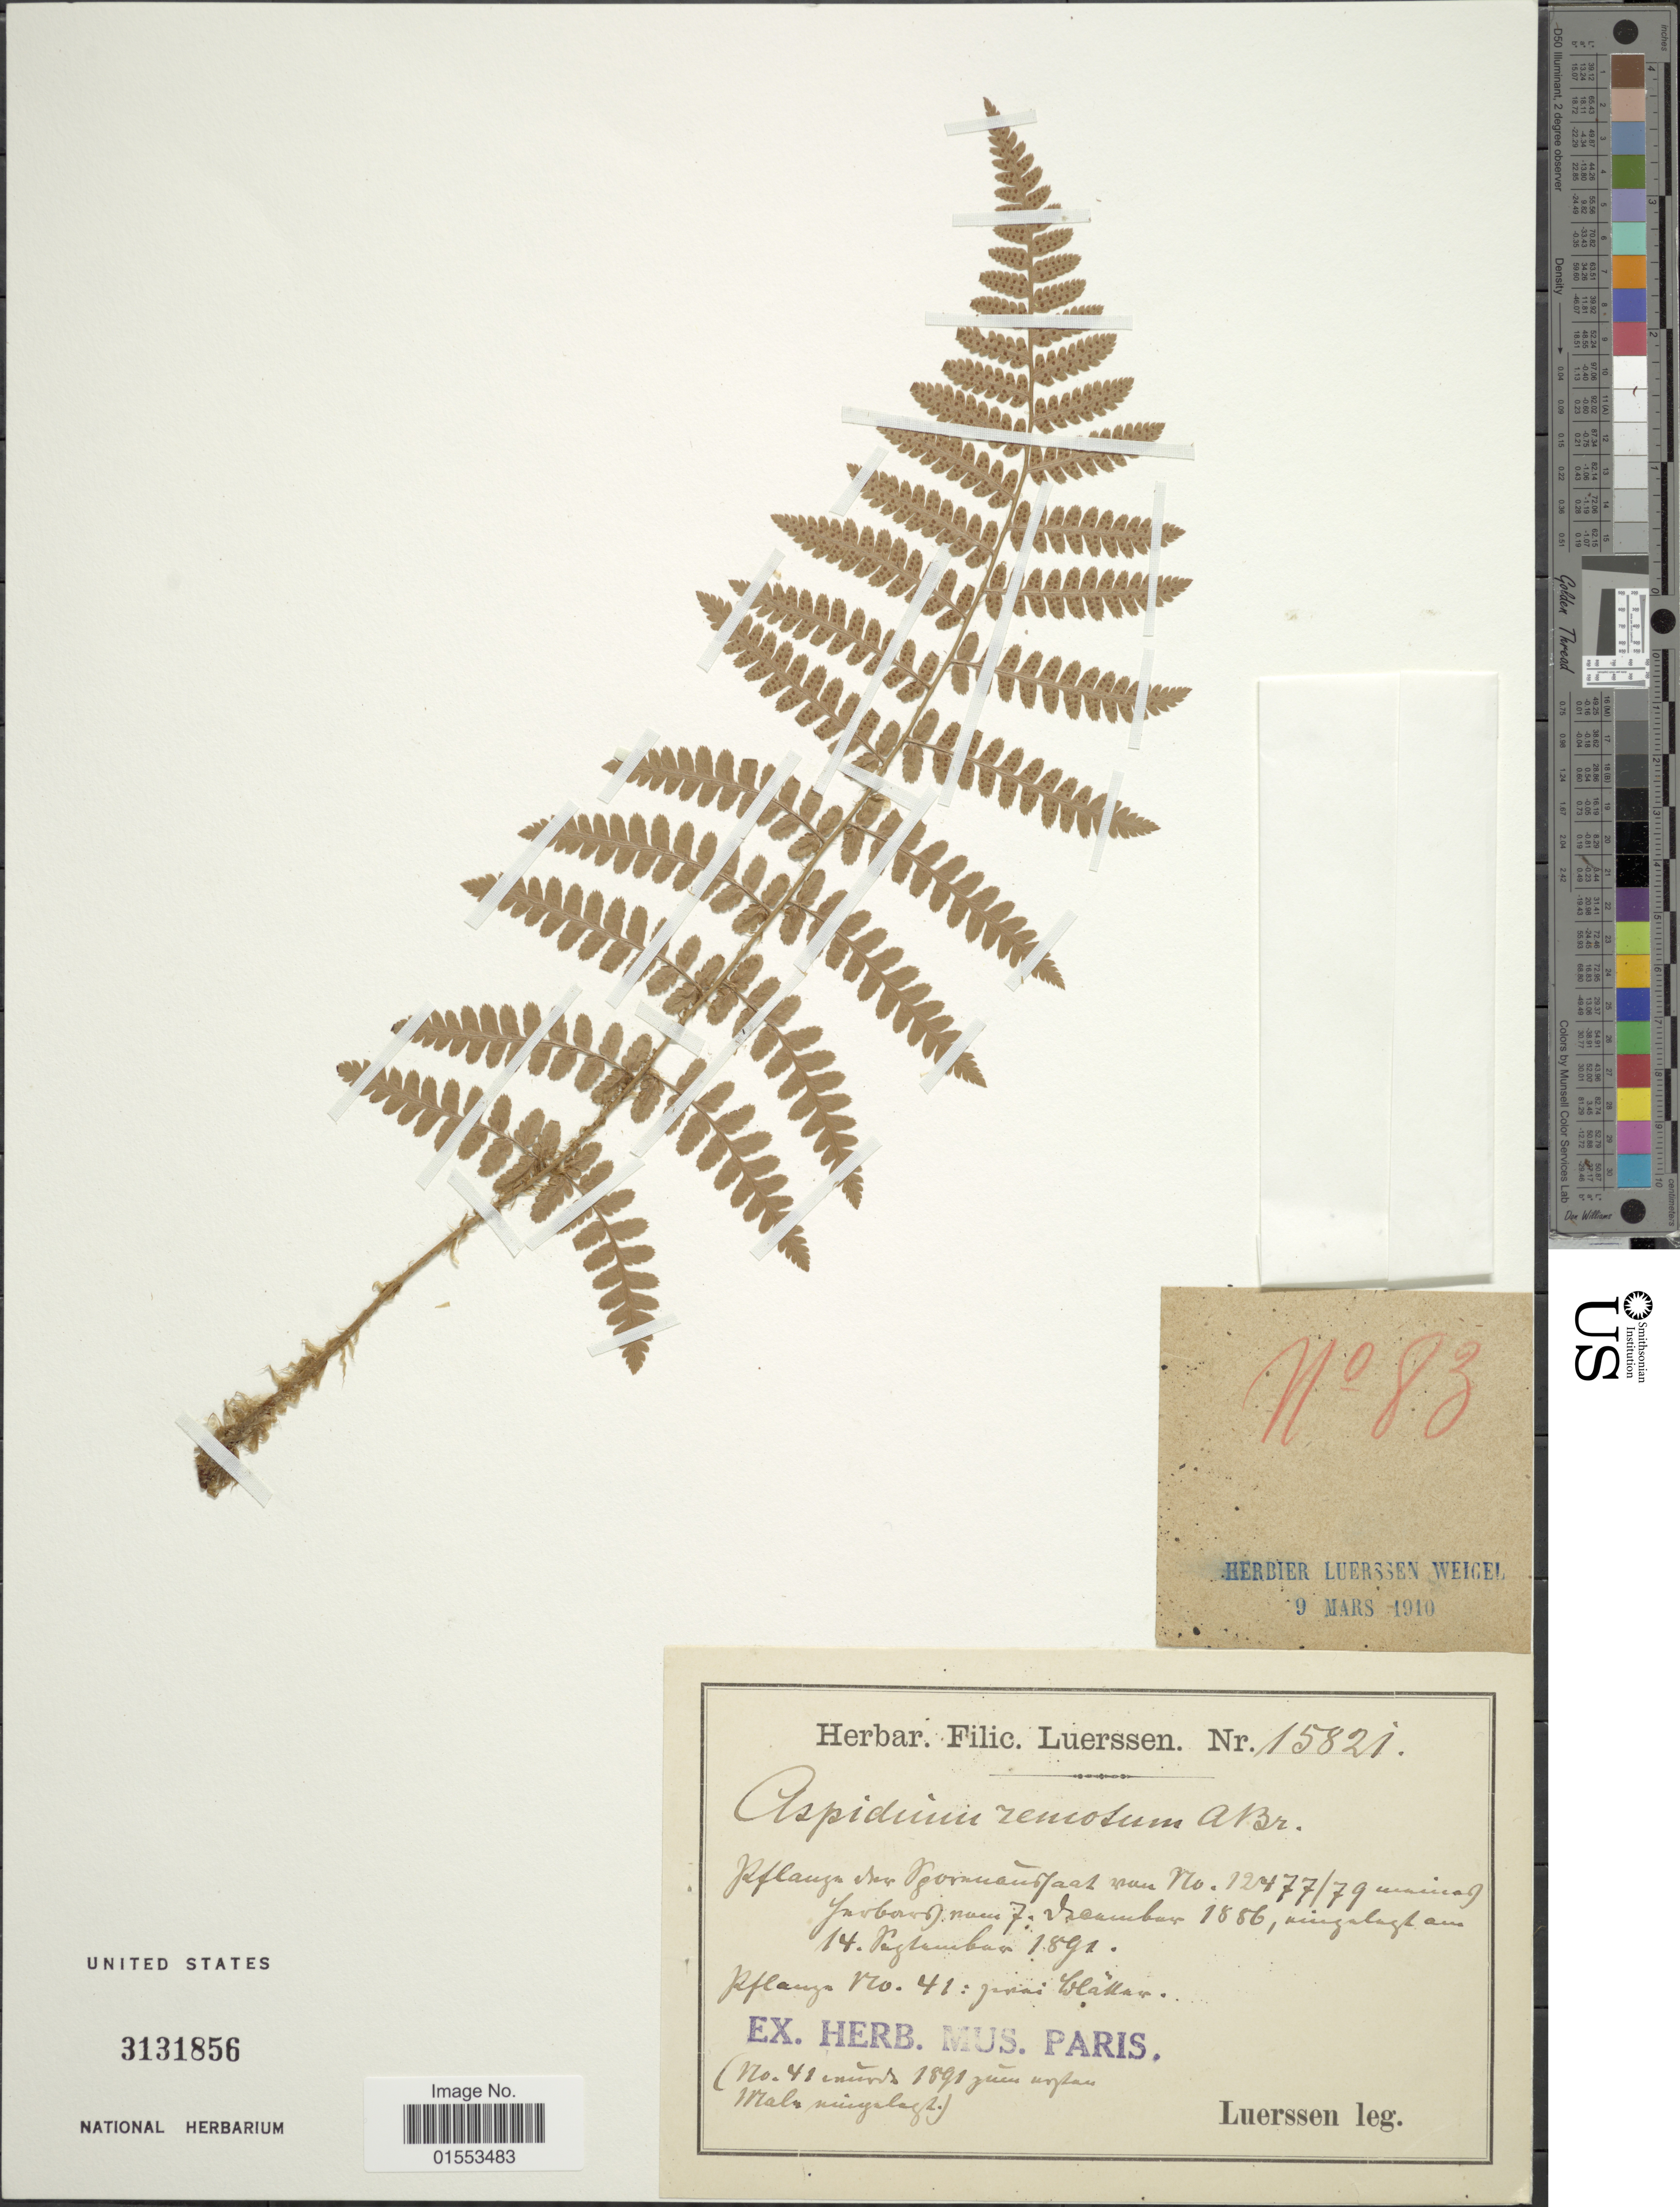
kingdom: Plantae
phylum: Tracheophyta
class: Polypodiopsida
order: Polypodiales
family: Dryopteridaceae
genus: Dryopteris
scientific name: Dryopteris remota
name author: (A. Braun) Hayek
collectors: Luerssen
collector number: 15821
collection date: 1891-11-14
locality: Vpor[illegible text]faat [illegible text] Jurburg, nam F. [illegible text]cumber.[interpreted]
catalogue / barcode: US 3131856